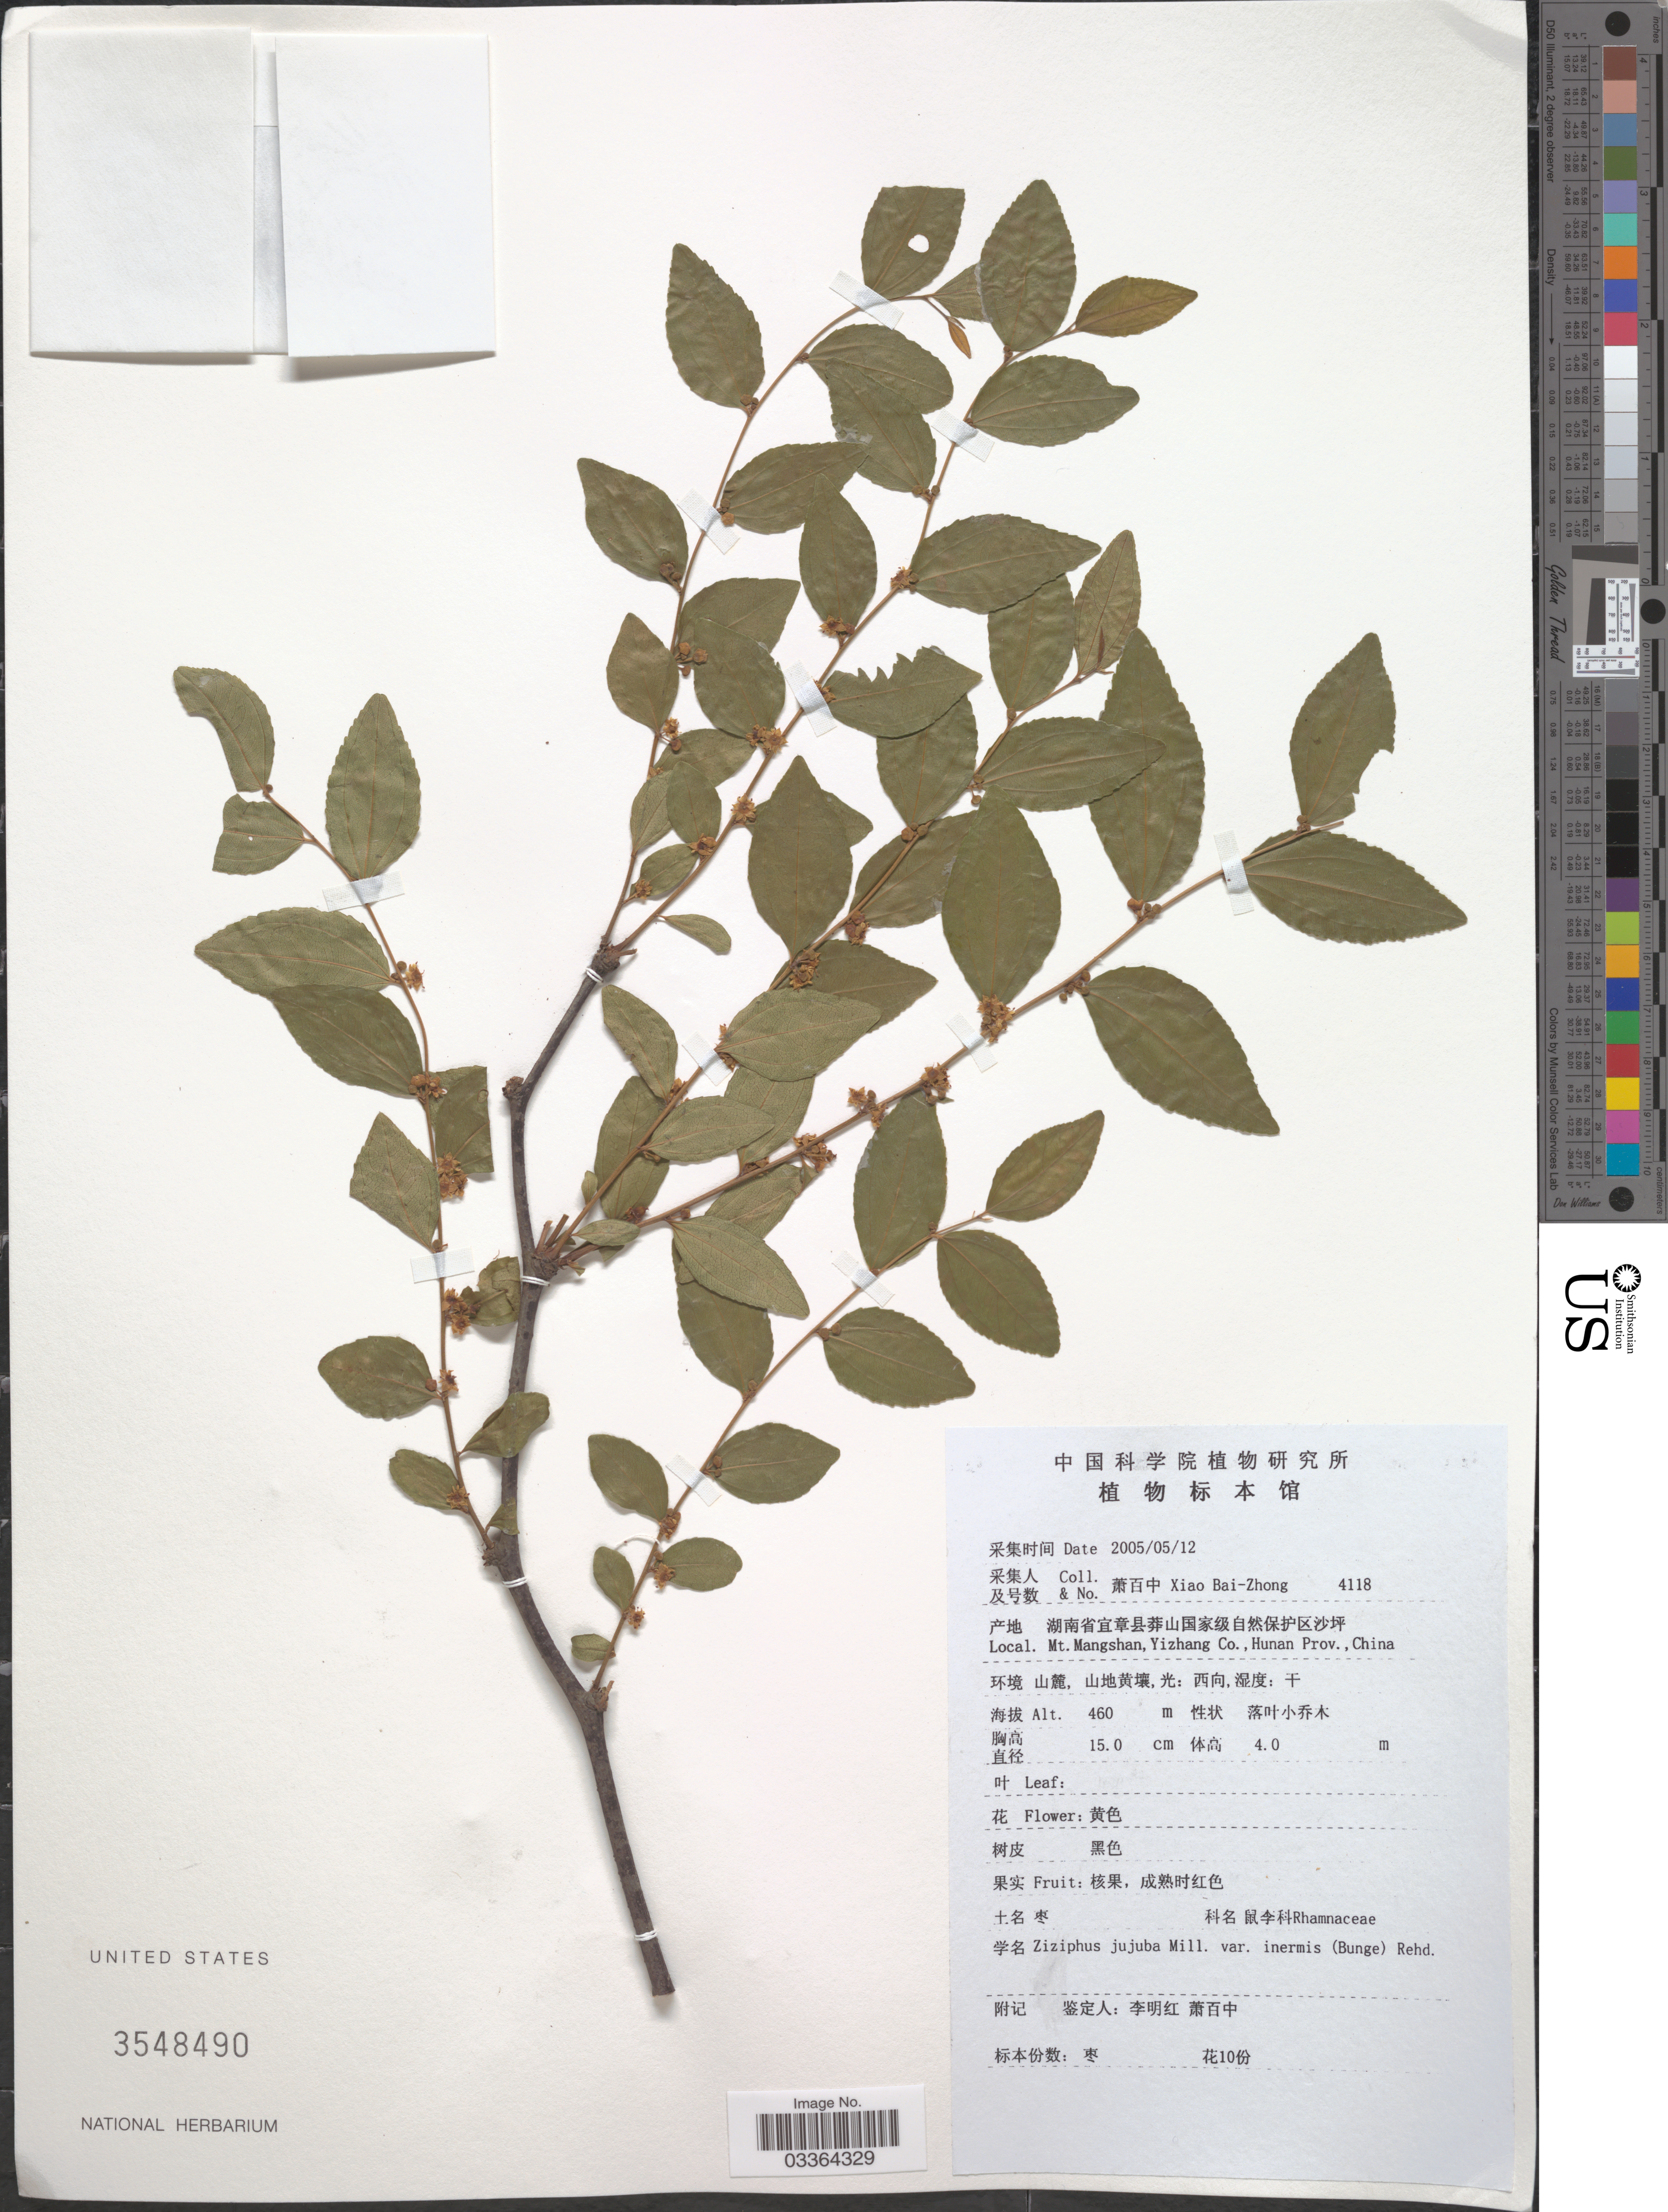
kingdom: Plantae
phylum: Tracheophyta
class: Magnoliopsida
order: Rosales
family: Rhamnaceae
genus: Ziziphus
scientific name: Ziziphus jujuba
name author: Mill.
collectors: B. Z. Xiao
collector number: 4118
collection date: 2005-05-12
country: China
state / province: Hunan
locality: Mt. Mangshan, Yizhang Co.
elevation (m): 460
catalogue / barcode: US 3548490